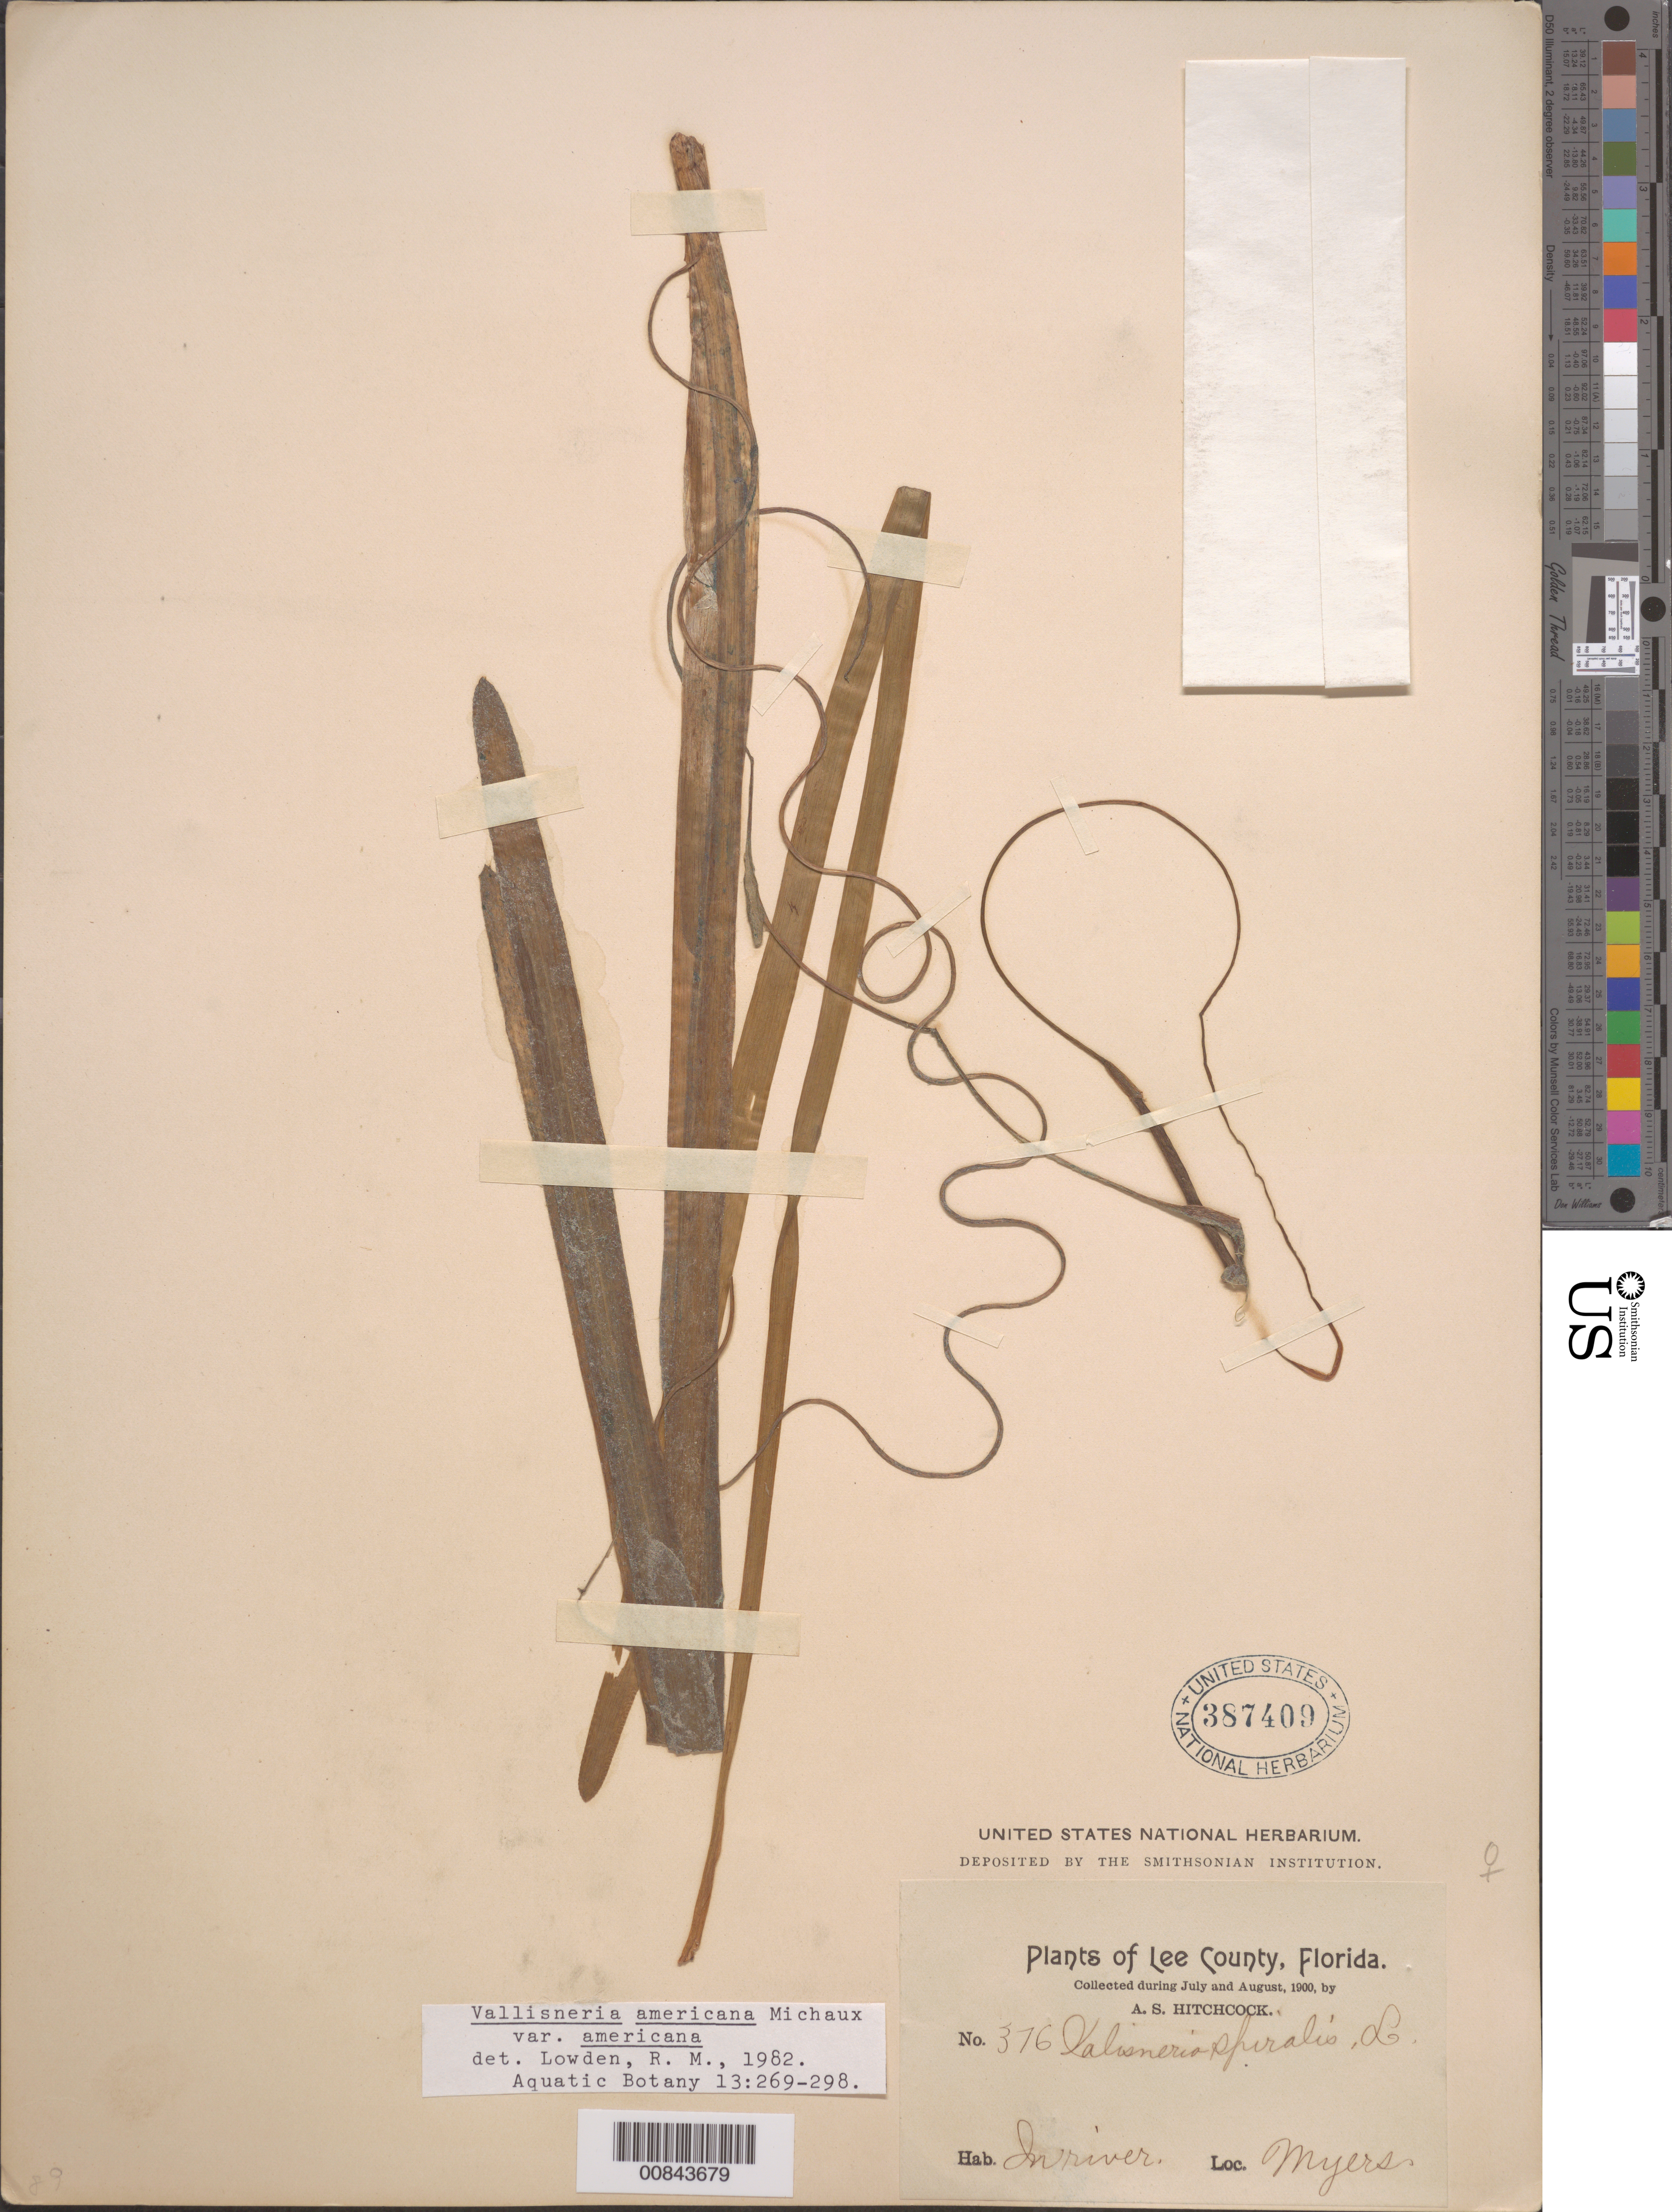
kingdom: Plantae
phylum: Tracheophyta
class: Liliopsida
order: Alismatales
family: Hydrocharitaceae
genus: Vallisneria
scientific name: Vallisneria americana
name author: Michx.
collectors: A. S. Hitchcock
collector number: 376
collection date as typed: Jul 1900 to -- Aug 1900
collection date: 1900-07/1900-08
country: United States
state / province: Florida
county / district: Lee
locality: Myers.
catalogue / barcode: US 387409